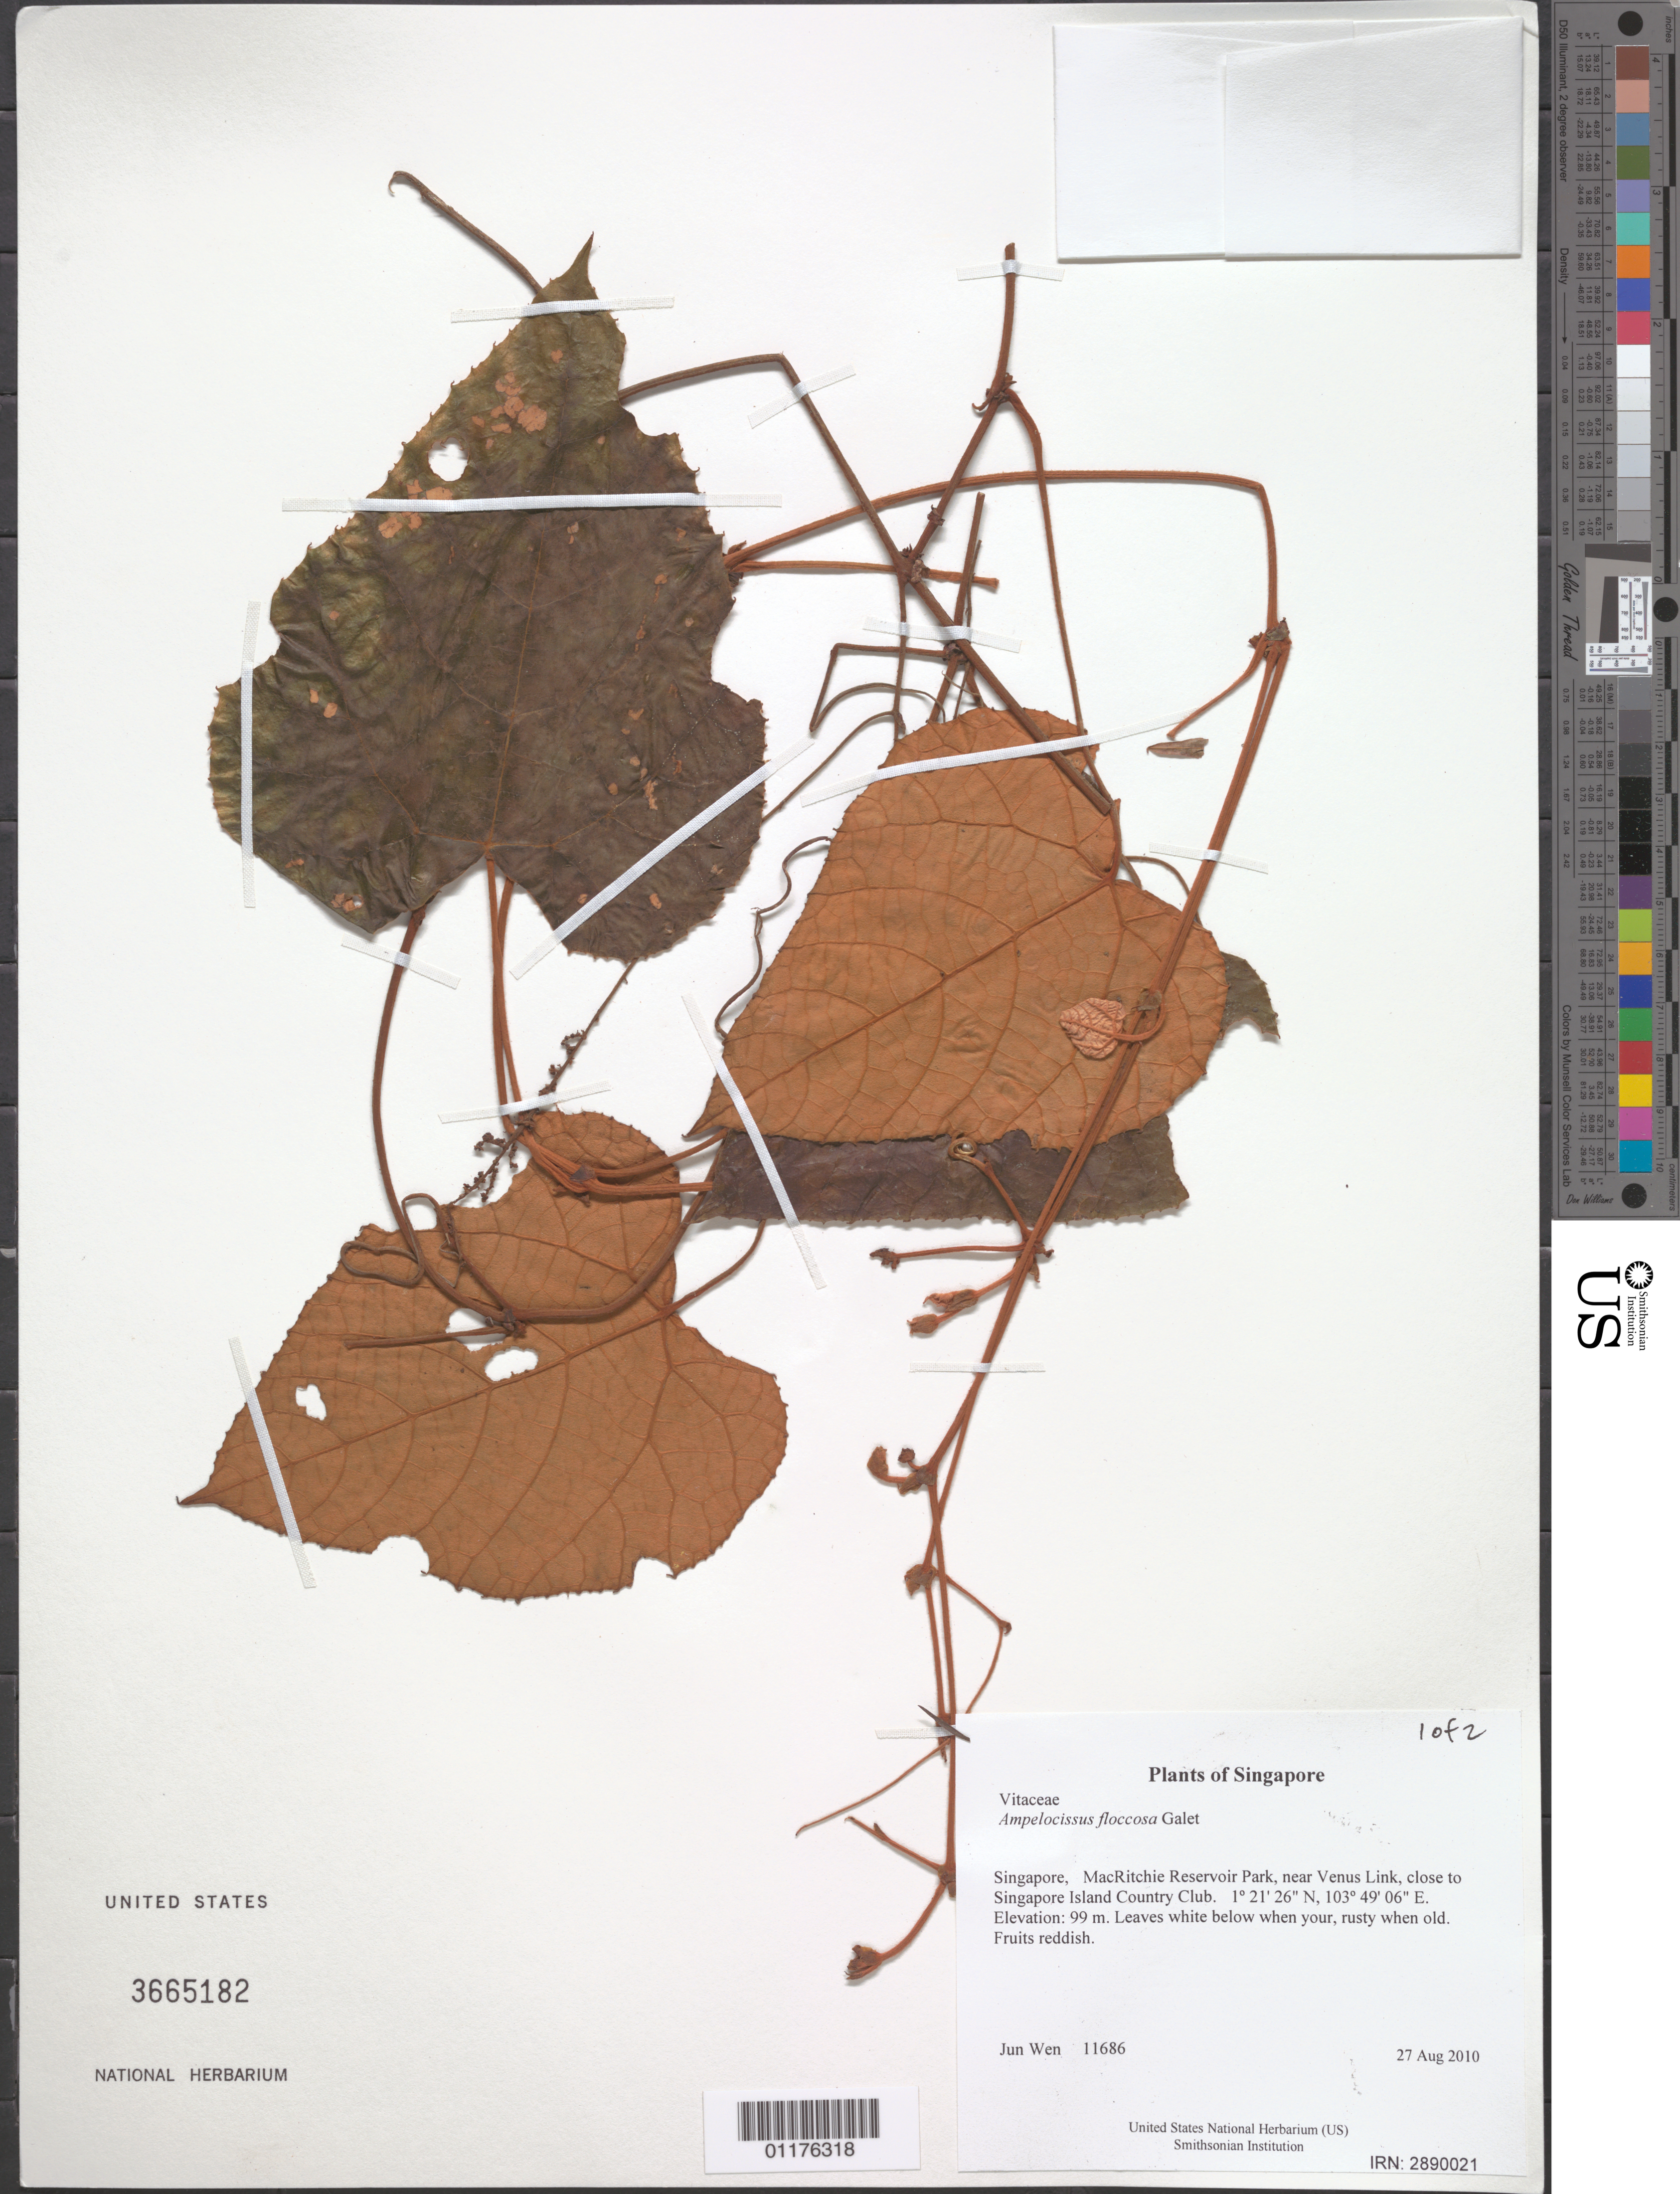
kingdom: Plantae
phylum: Tracheophyta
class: Magnoliopsida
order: Vitales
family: Vitaceae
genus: Ampelocissus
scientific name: Ampelocissus floccosa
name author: Galet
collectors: J. Wen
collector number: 11686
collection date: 2010-08-27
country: Singapore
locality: MacRitchie Reservoir Park, near Venus Link, close to Singapore Island Country Club.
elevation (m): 99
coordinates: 01 21.441 N, 103 49.099 E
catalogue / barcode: US 3665182